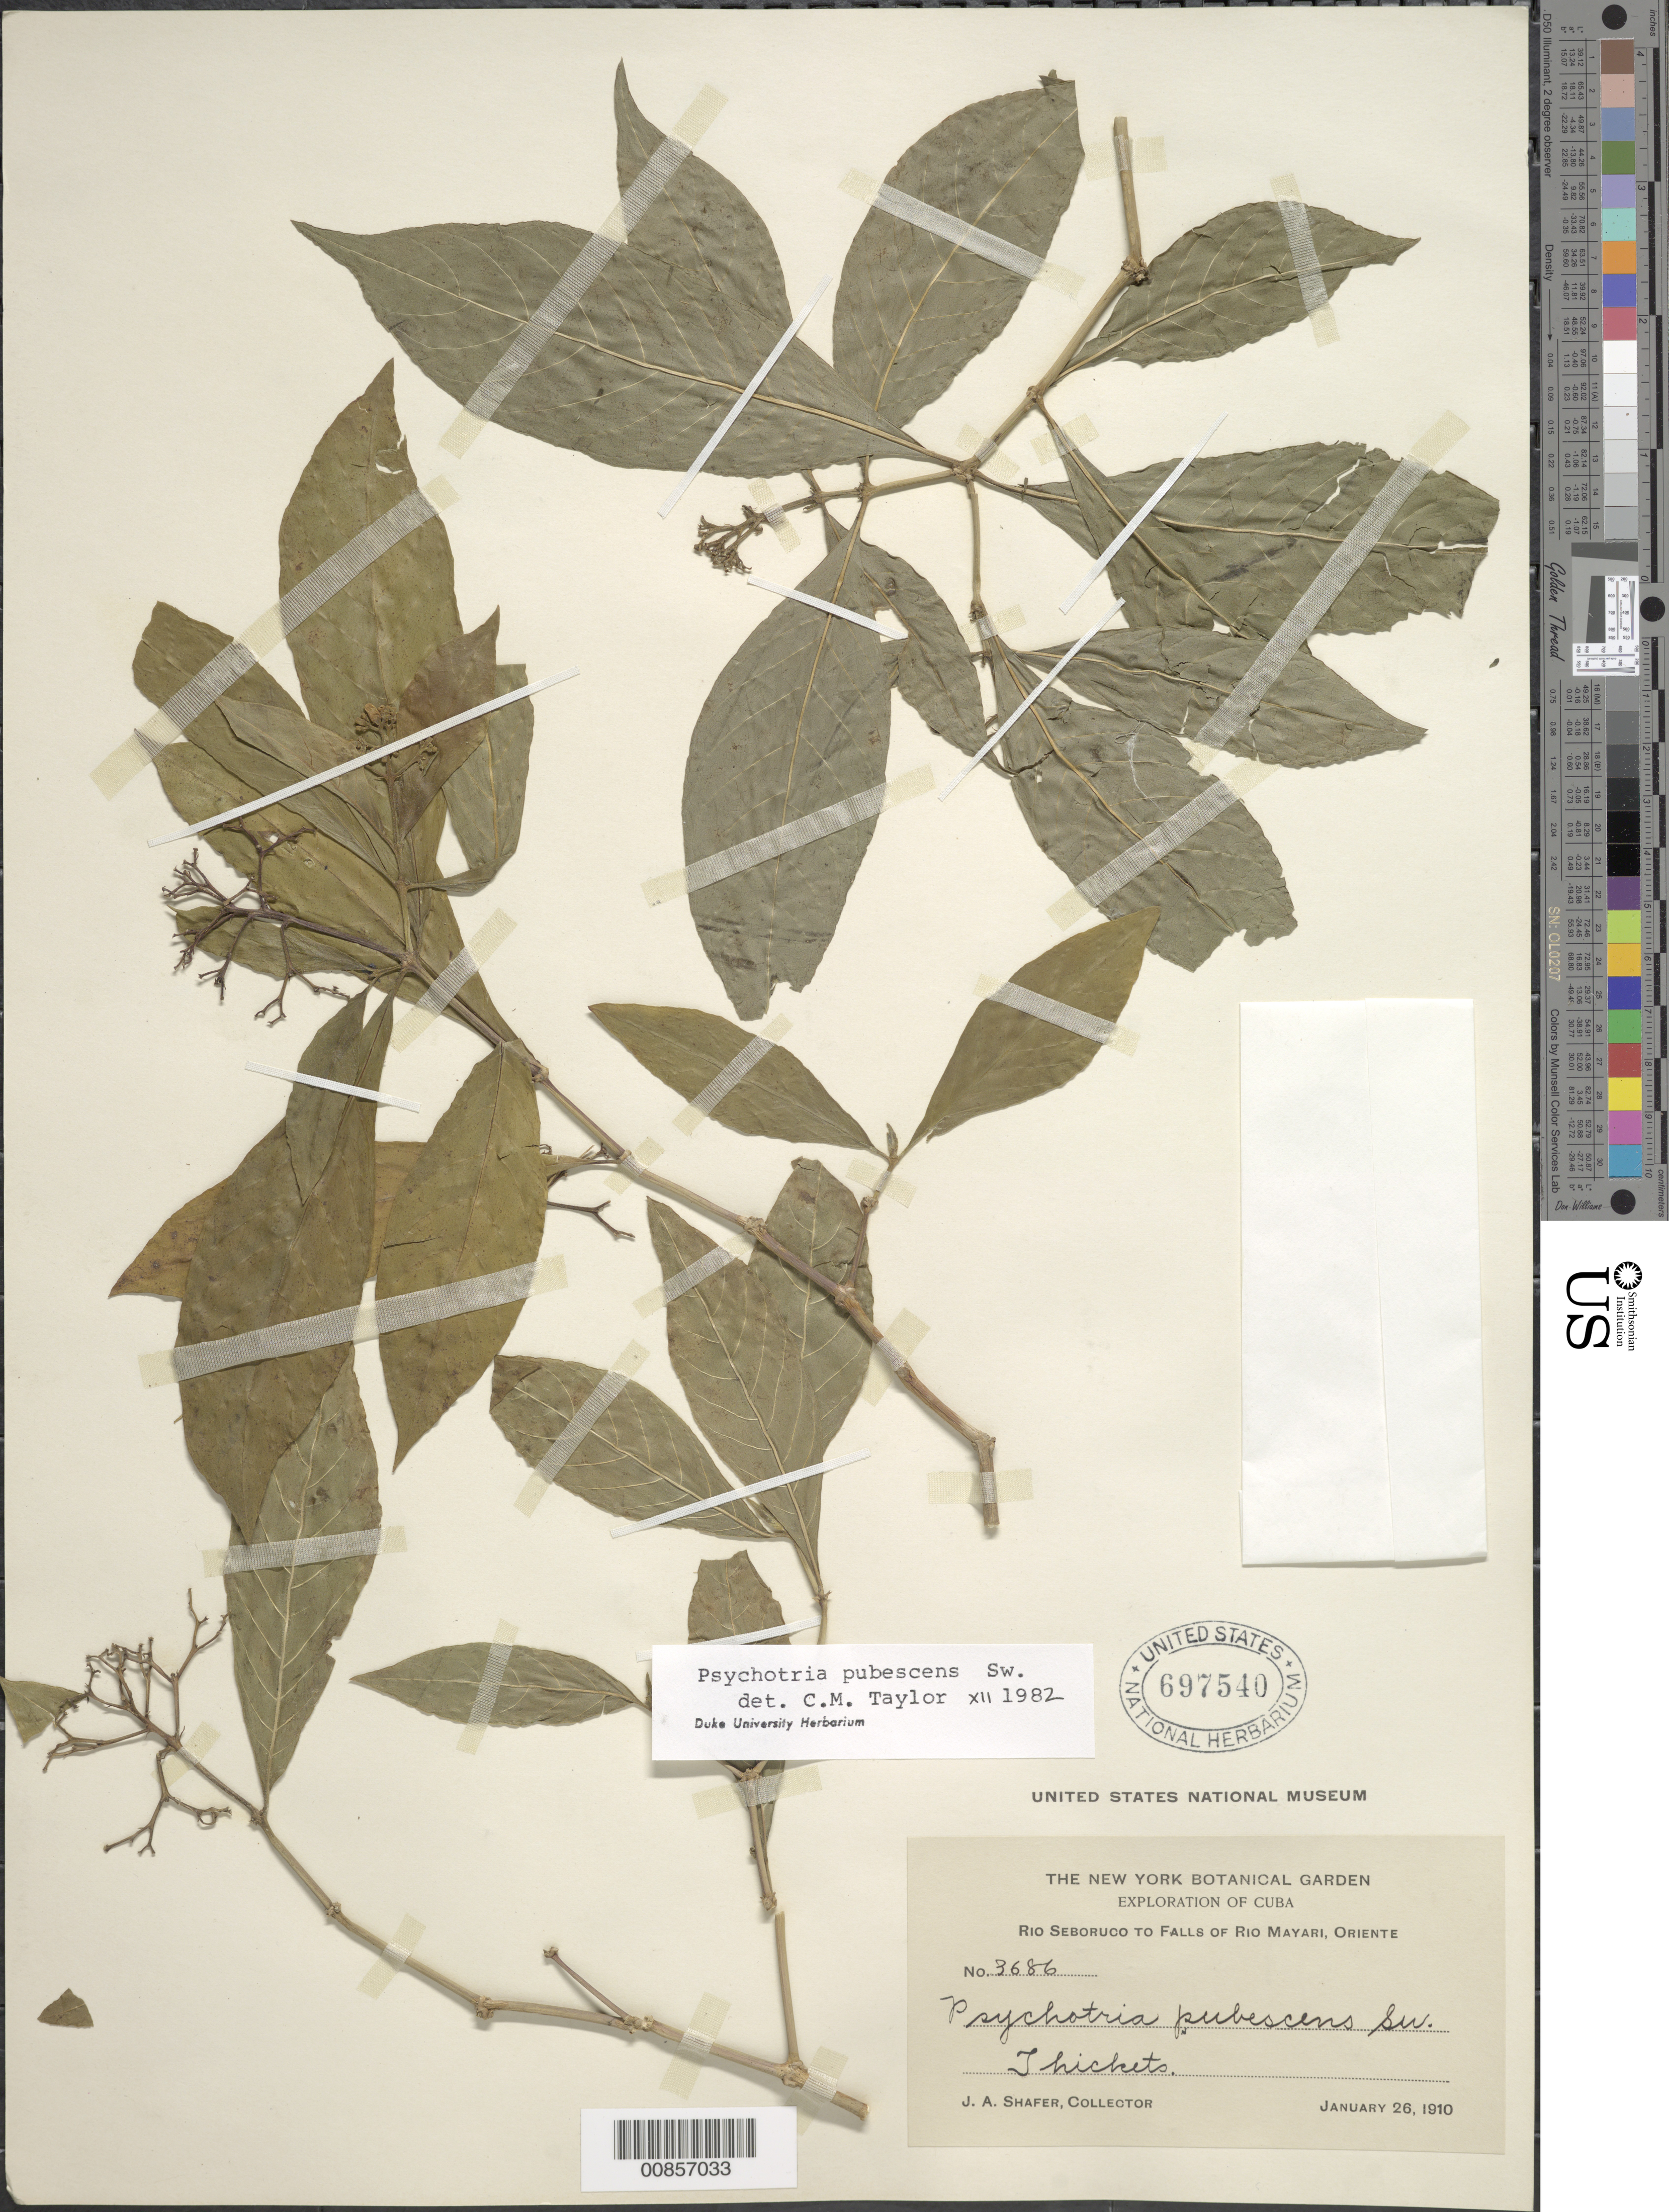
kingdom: Plantae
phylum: Tracheophyta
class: Magnoliopsida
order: Gentianales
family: Rubiaceae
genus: Psychotria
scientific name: Psychotria pubescens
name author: Sw.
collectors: J. A. Shafer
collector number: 3686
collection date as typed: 26 Jan 1910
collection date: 1910-01-26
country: Cuba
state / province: Oriente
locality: Rio Seboruco to Falls of Rio Mayari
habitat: Thickets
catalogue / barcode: US 697540